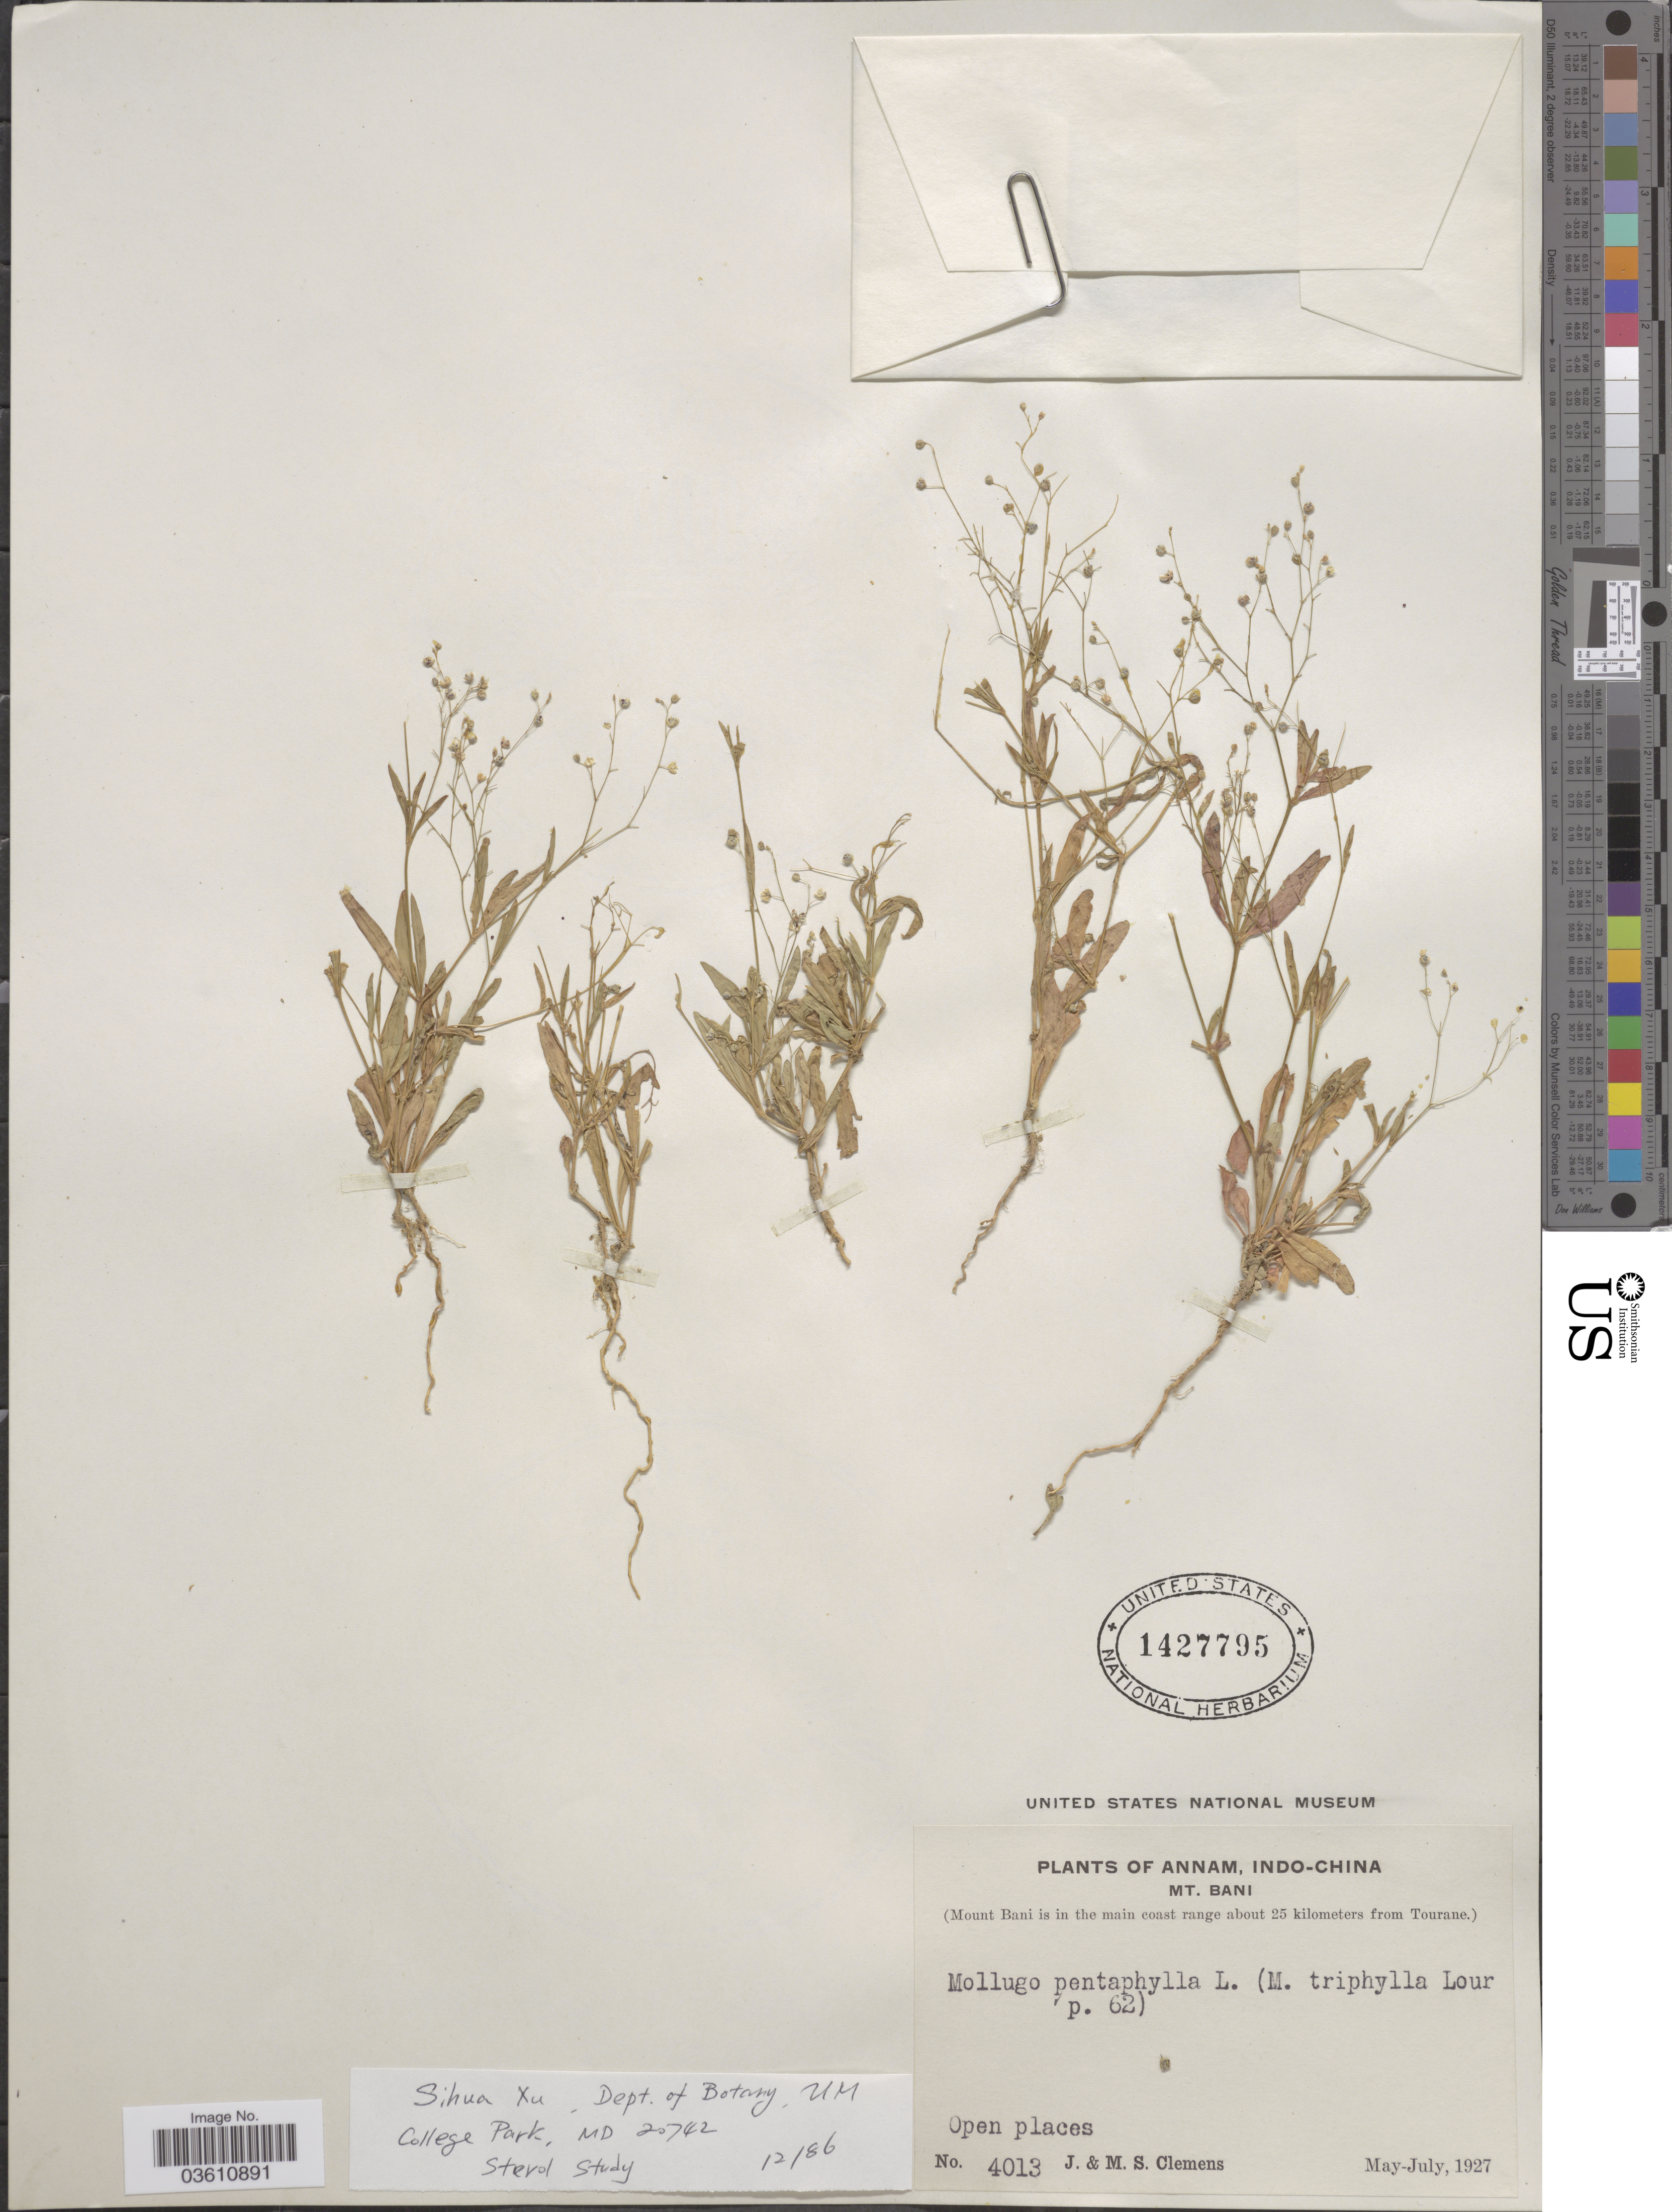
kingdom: Plantae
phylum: Tracheophyta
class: Magnoliopsida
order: Caryophyllales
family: Molluginaceae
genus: Trigastrotheca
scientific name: Trigastrotheca pentaphylla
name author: (L.) Thulin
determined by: Strong, Mark T., (BOT), Smithsonian Institution - National Museum of Natural History (UNITED STATES)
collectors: J. Clemens & M. S. Clemens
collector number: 4013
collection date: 1927-05/1927-07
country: Vietnam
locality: Annam, Indo-China Mt. Bani (Mount Bani is in the main coast range about 25 kilometers from Tourane).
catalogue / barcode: US 1427795